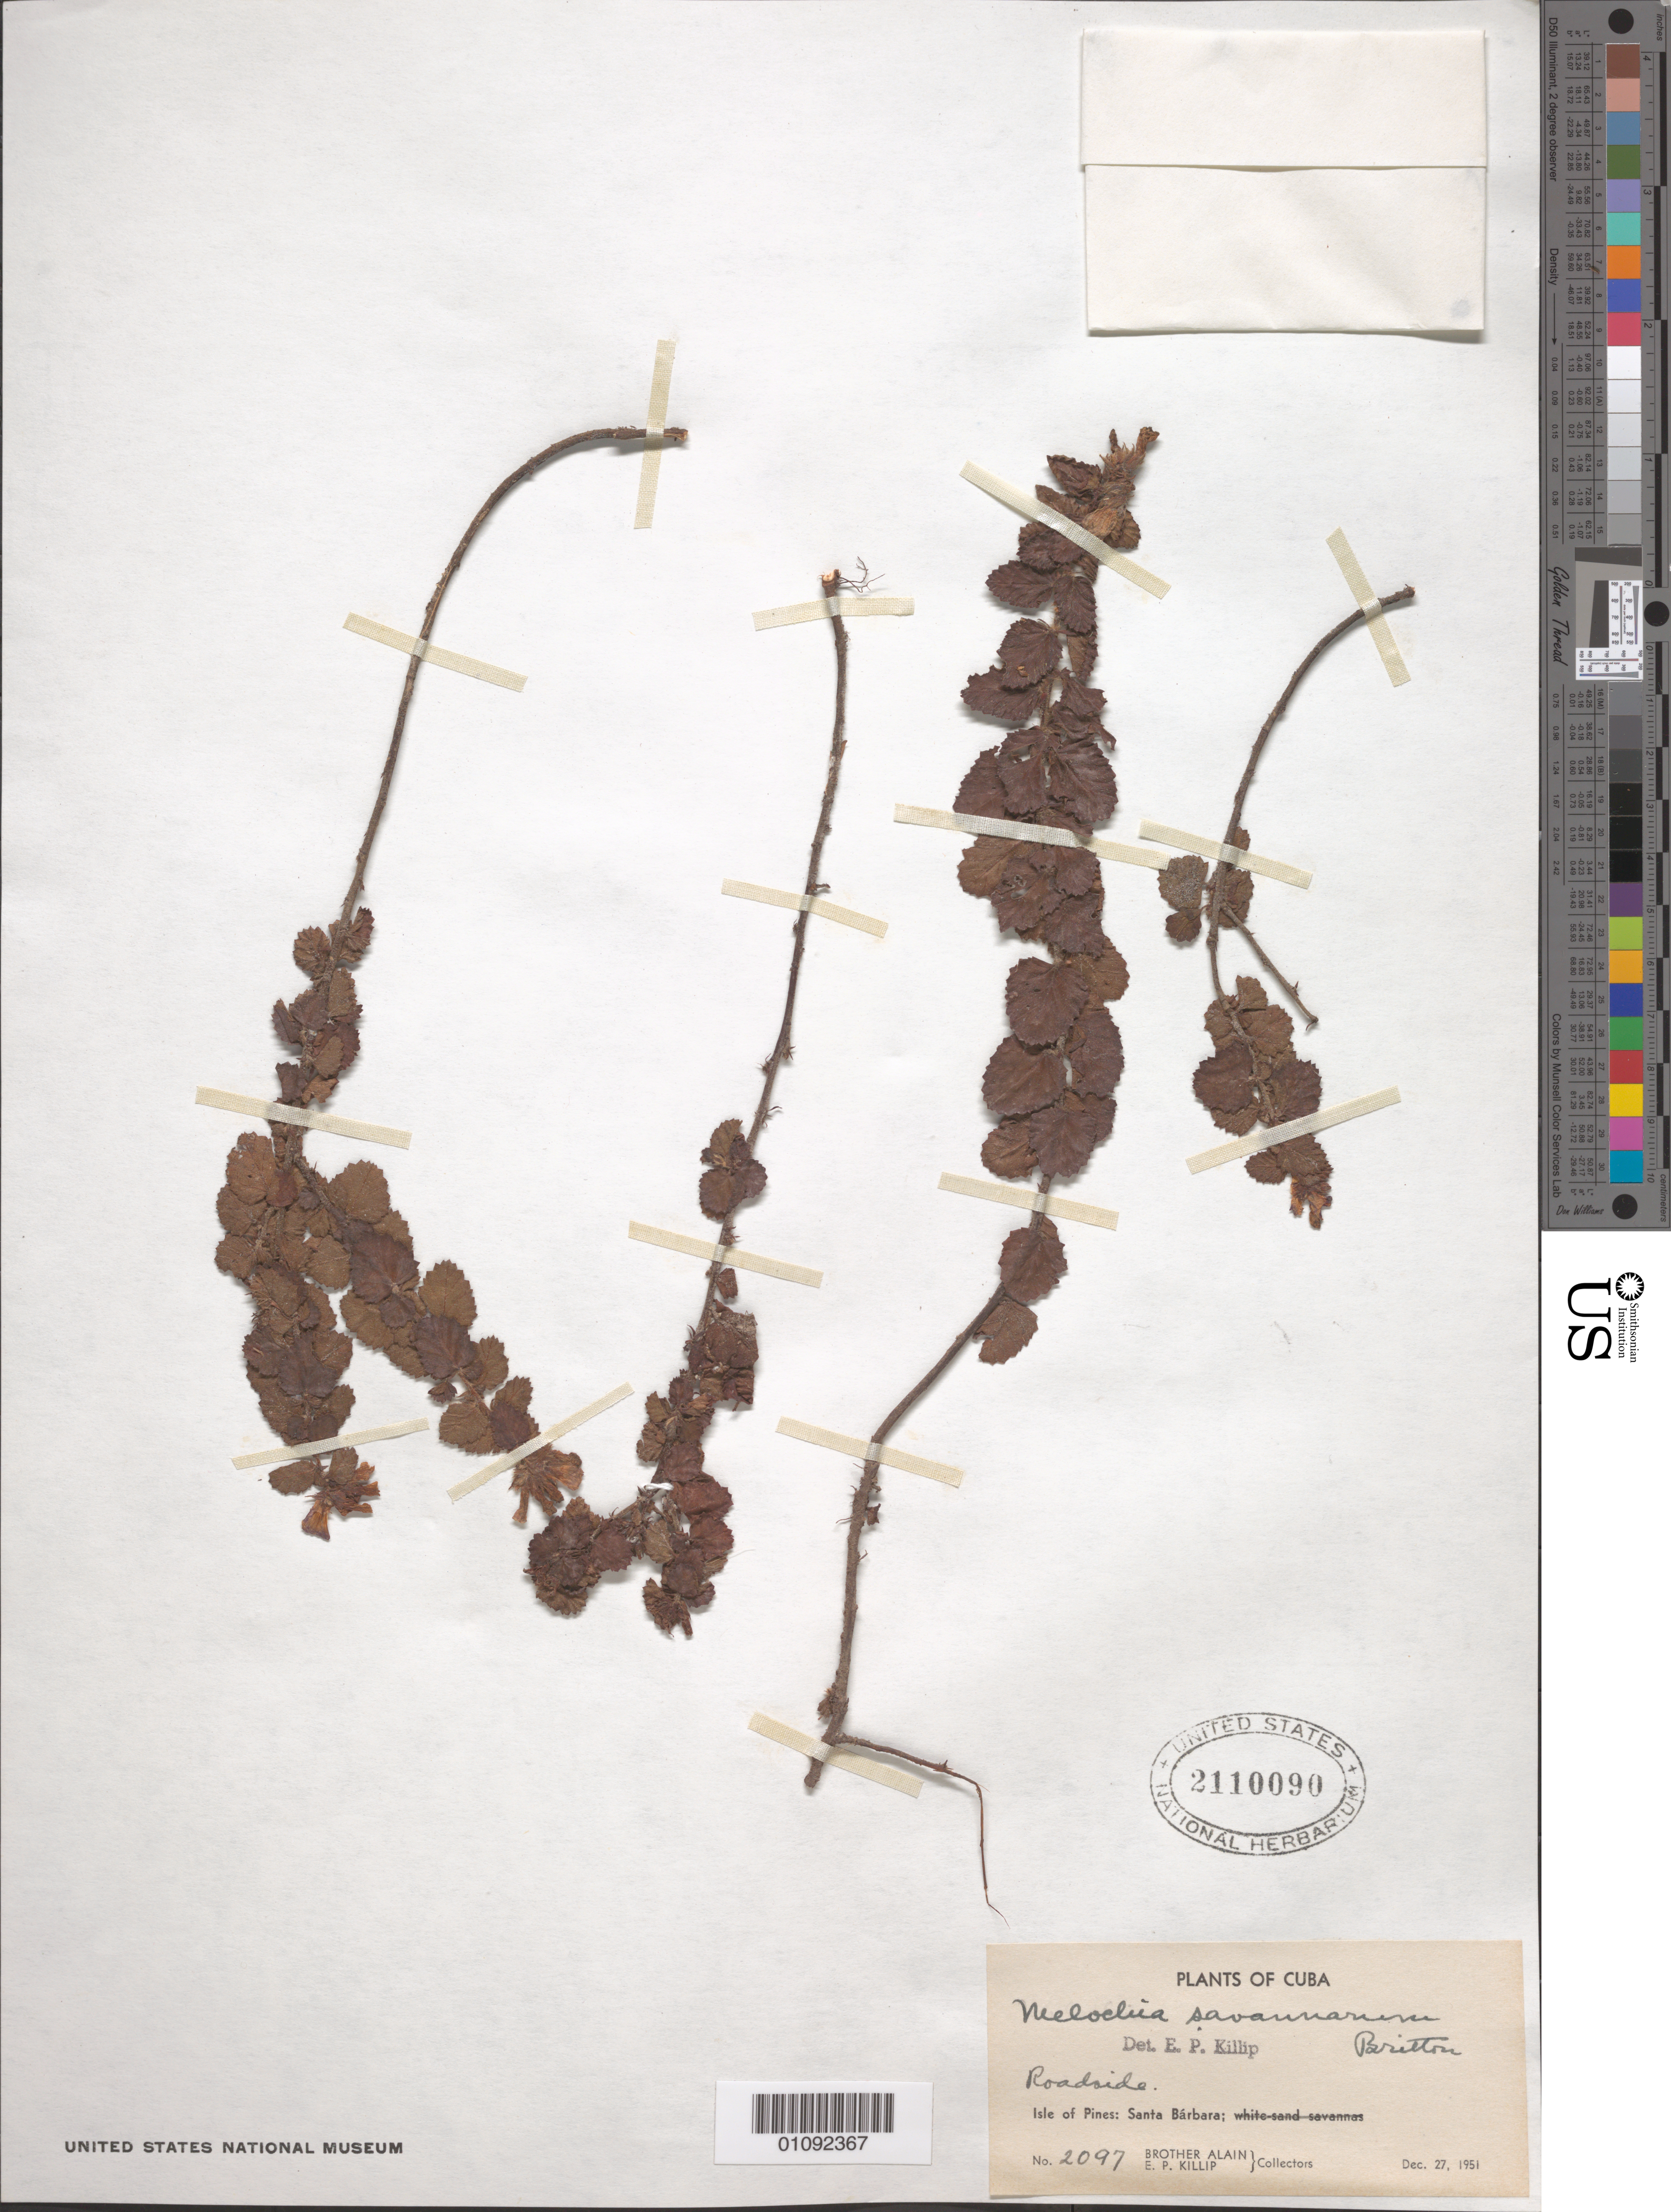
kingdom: Plantae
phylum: Tracheophyta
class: Magnoliopsida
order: Malvales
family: Malvaceae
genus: Melochia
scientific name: Melochia savannarum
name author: Britton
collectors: A. H. Liogier & E. P. Killip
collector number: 2097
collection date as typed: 27 Dec 1951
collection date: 1951-12-27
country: Cuba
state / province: Isla de La Juventud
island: Isla de la Juventud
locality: Santa Barbara, Isle of Pines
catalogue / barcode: US 2110090